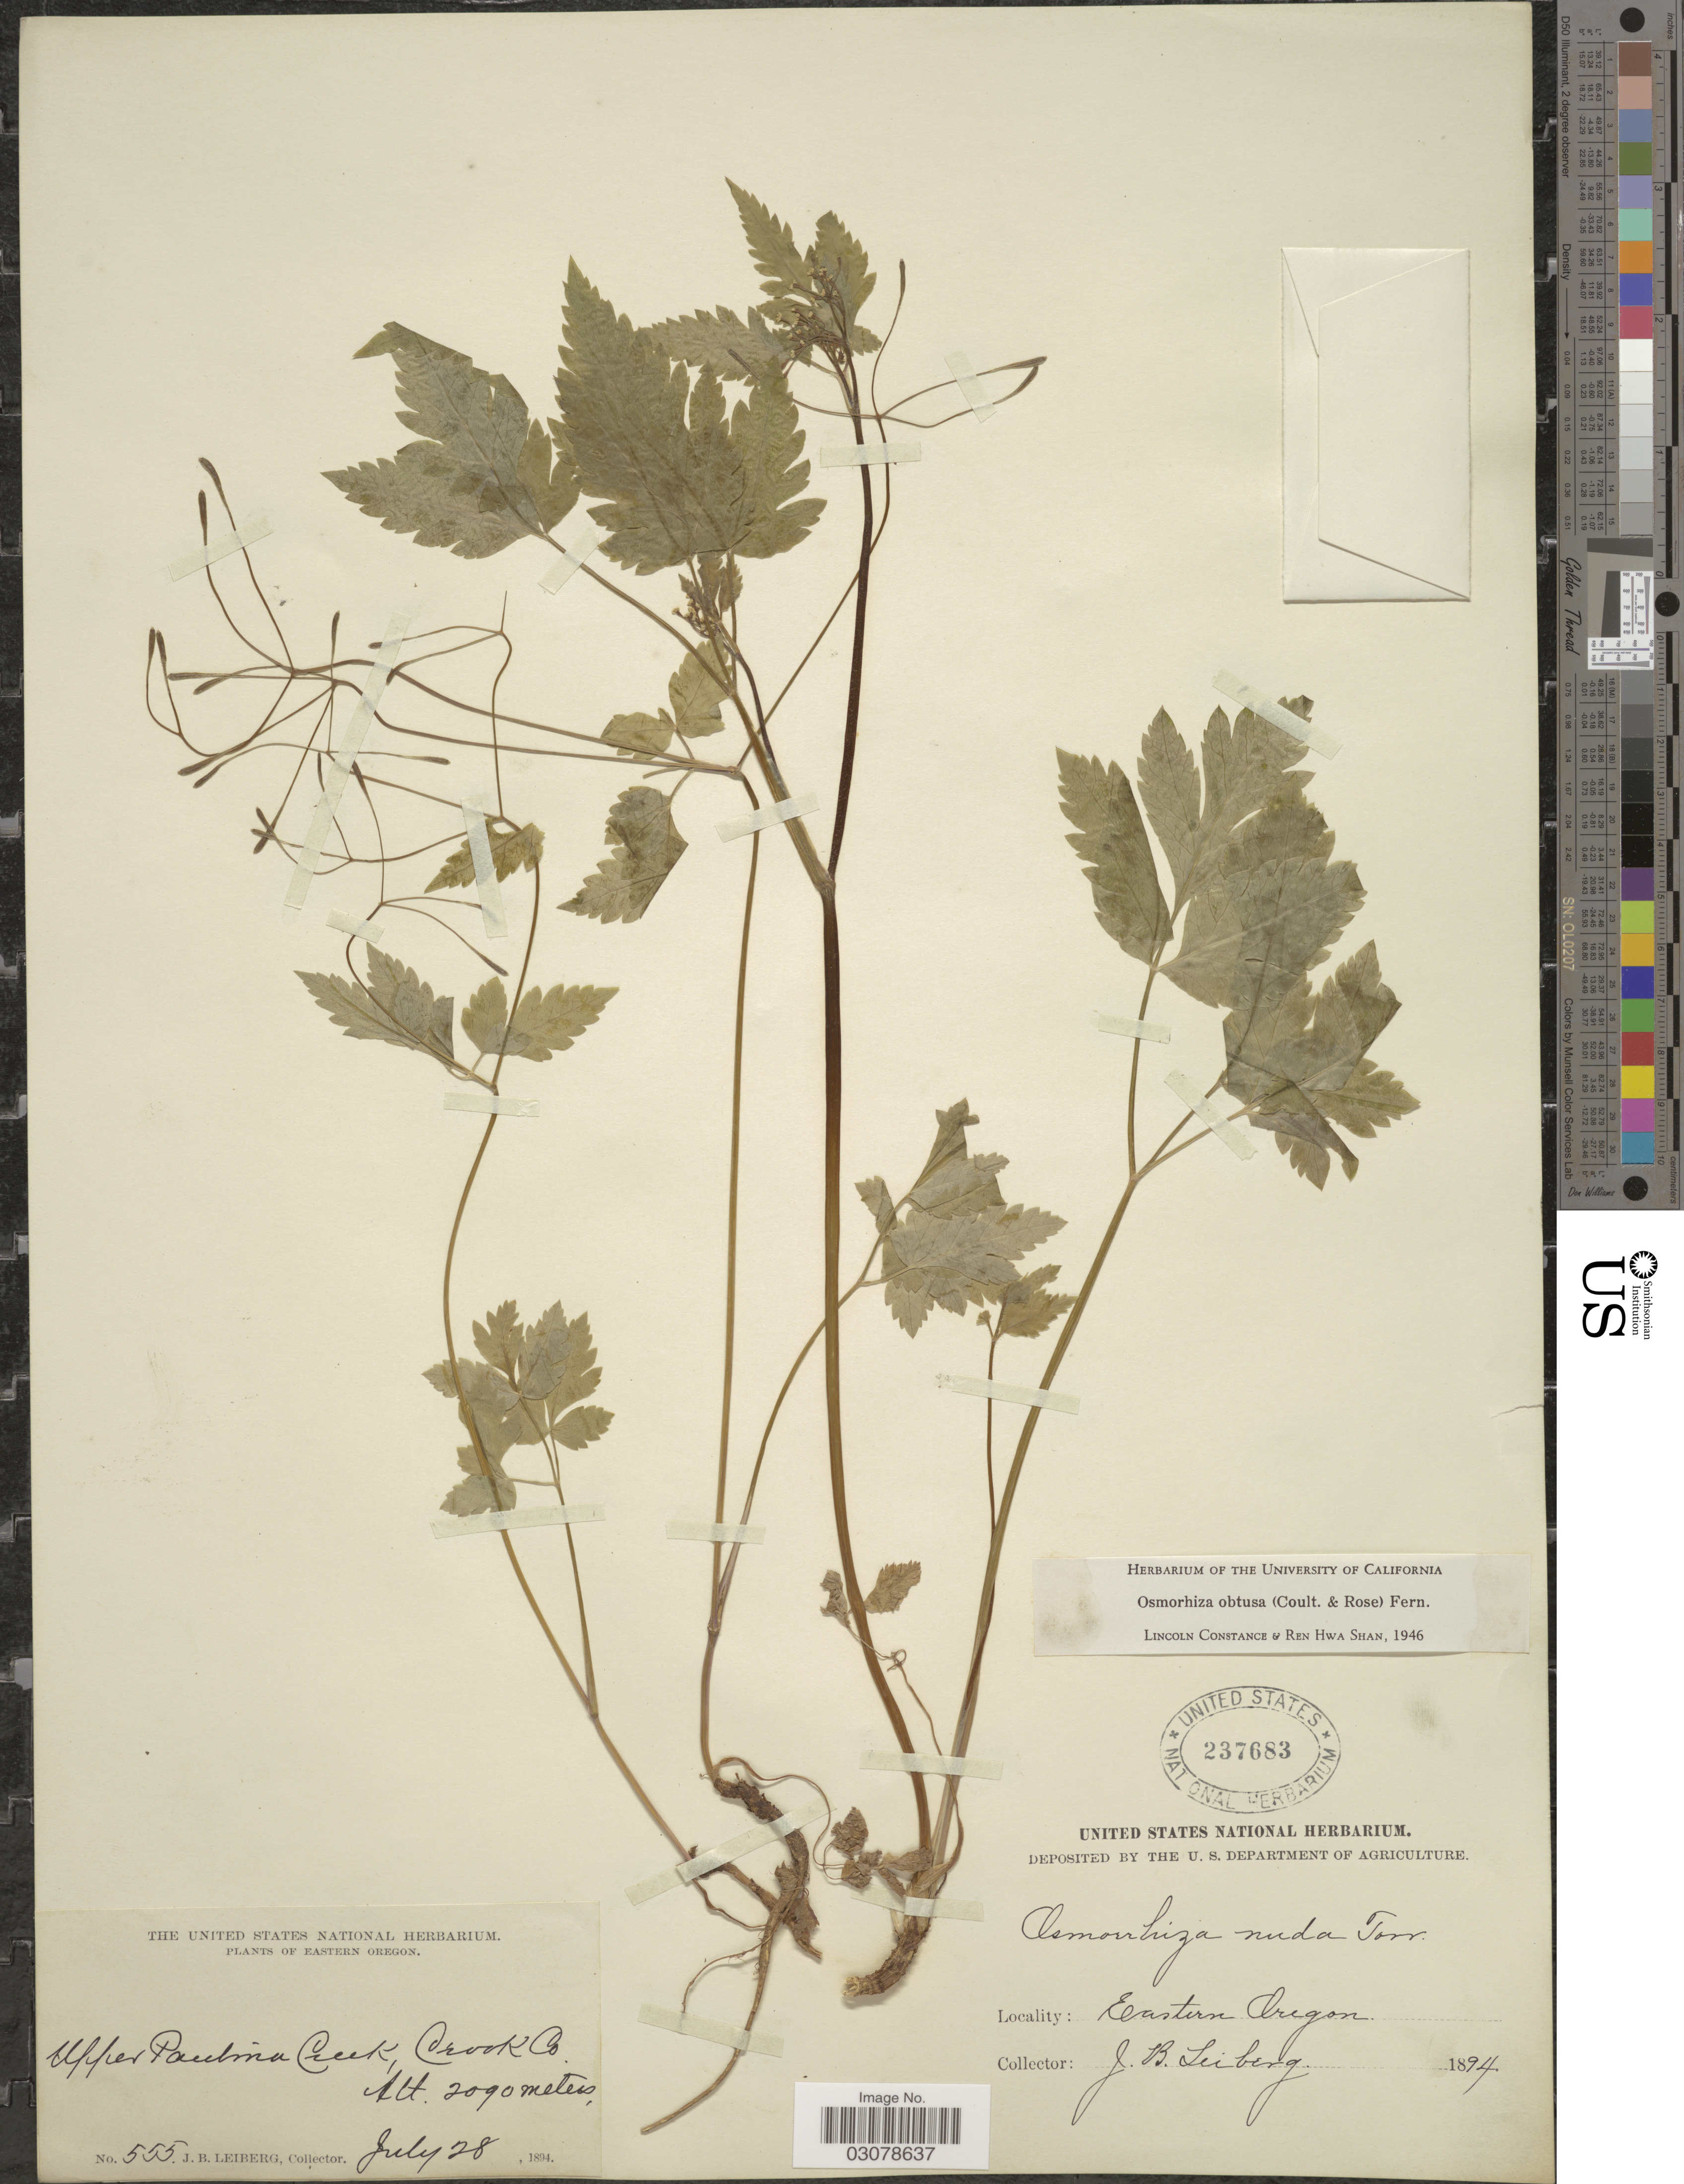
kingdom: Plantae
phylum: Tracheophyta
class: Magnoliopsida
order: Apiales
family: Apiaceae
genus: Osmorhiza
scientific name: Osmorhiza obtusa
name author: (J.M. Coult. & Rose) Fernald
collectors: J. B. Leiberg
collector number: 555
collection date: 1894-07-28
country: United States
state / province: Oregon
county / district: Crook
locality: Eastern Oregon. Upper Paulina Creek Crook Co.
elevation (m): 2090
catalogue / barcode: US 237683